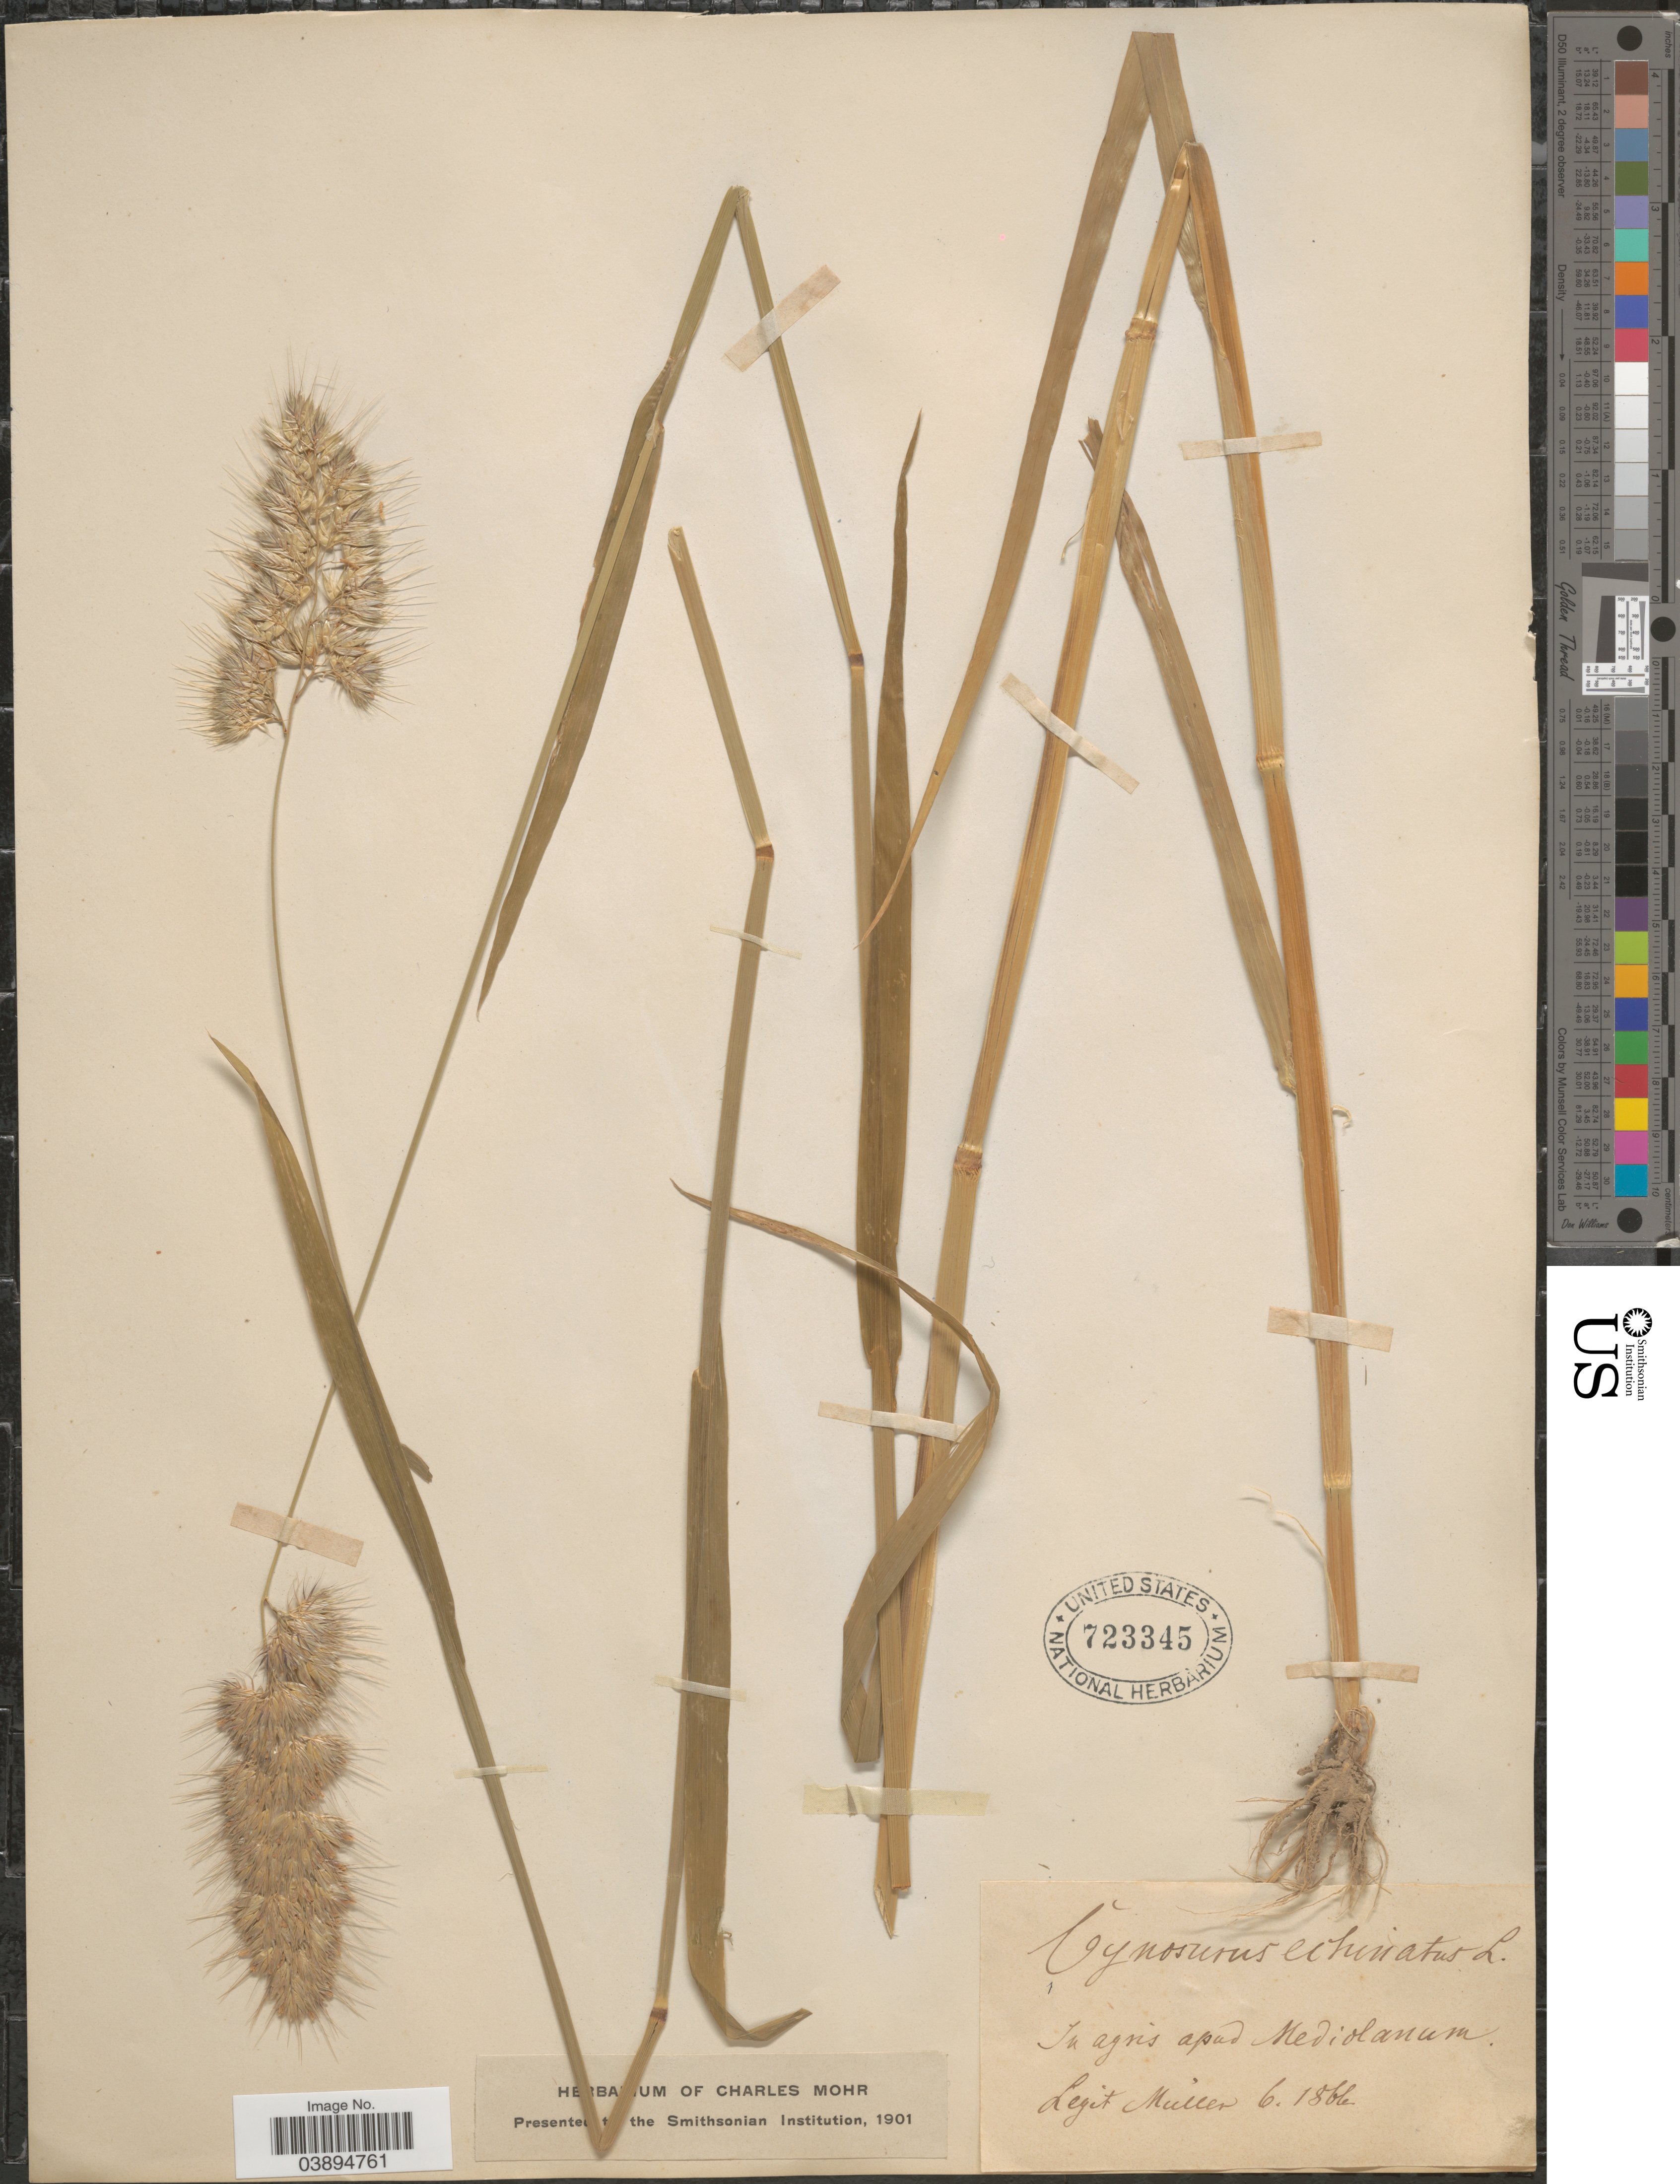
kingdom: Plantae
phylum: Tracheophyta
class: Liliopsida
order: Poales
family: Poaceae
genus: Cynosurus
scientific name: Cynosurus echinatus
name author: L.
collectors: Müller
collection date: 1866-06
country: Italy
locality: In agris apad Mediolanum.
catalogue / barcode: US 723345